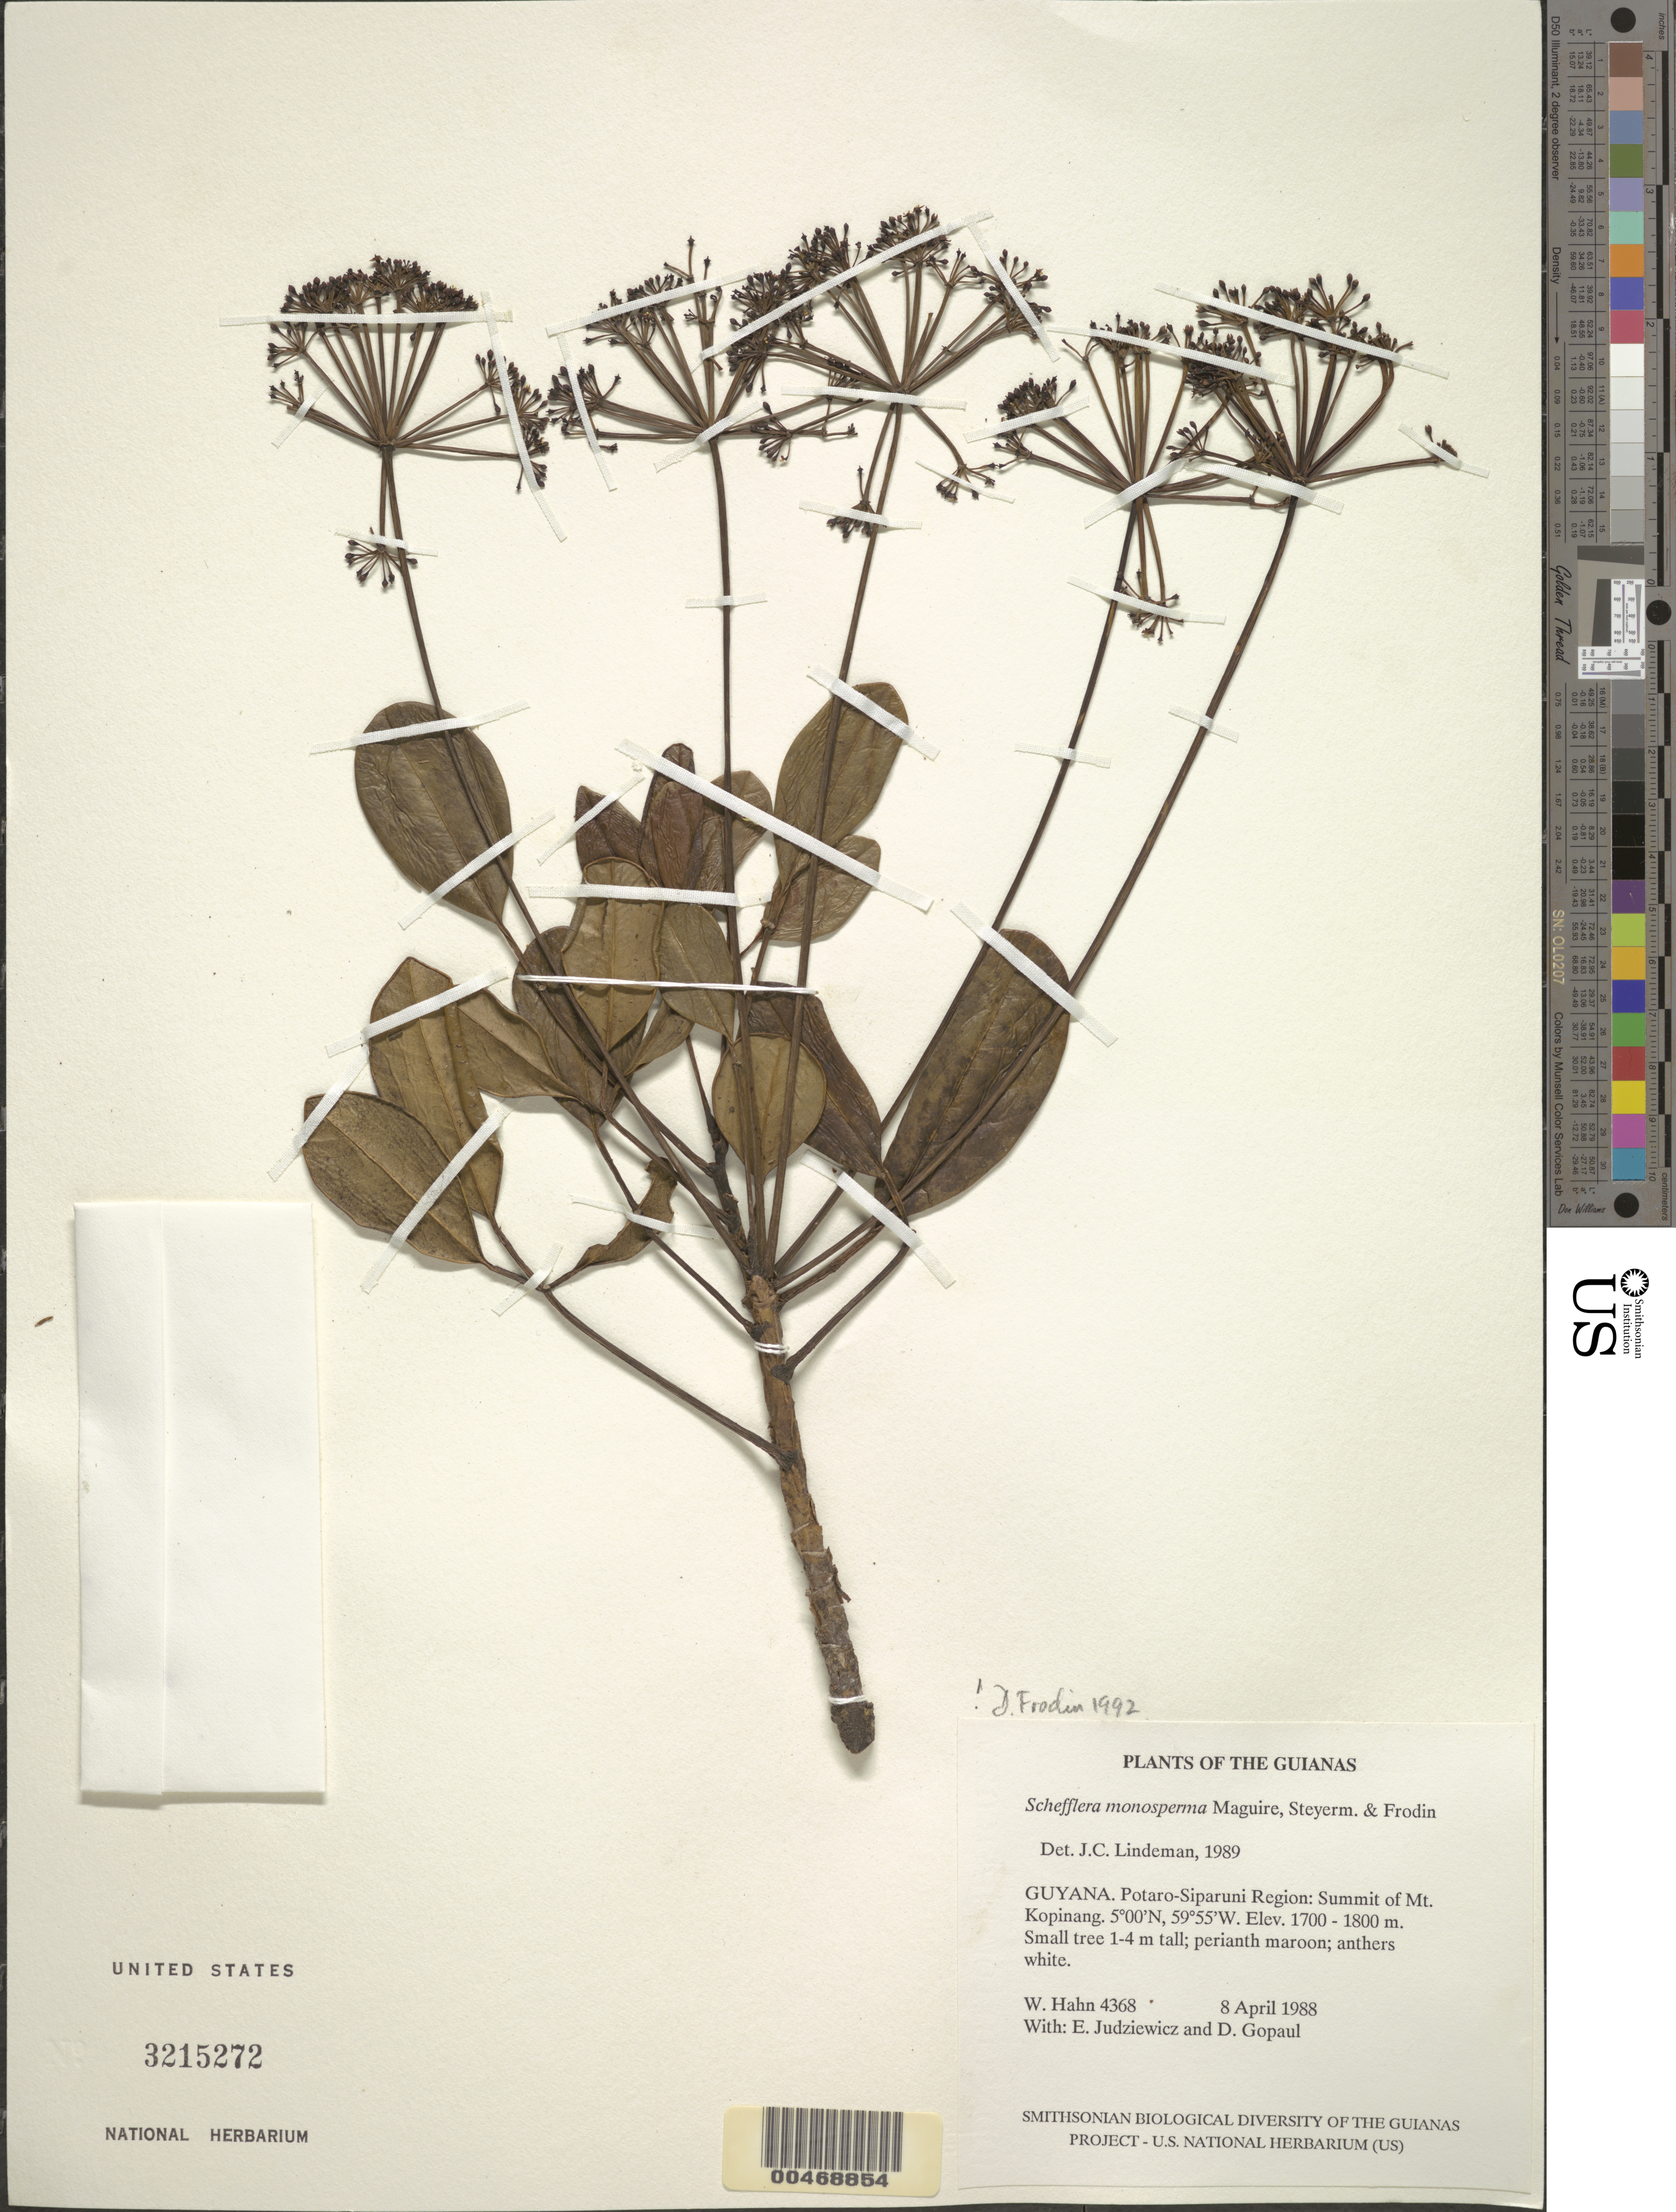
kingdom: Plantae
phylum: Tracheophyta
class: Magnoliopsida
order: Apiales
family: Araliaceae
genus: Schefflera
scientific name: Schefflera monosperma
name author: Maguire et al.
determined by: Frodin, D. G.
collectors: W. Hahn, E. J. Judziewicz & D. Gopaul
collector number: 4368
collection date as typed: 8 April 1988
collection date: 1988-04-08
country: Guyana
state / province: Potaro-Siparuni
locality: Summit of Mt. Kopinang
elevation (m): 1700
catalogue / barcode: US 3215272